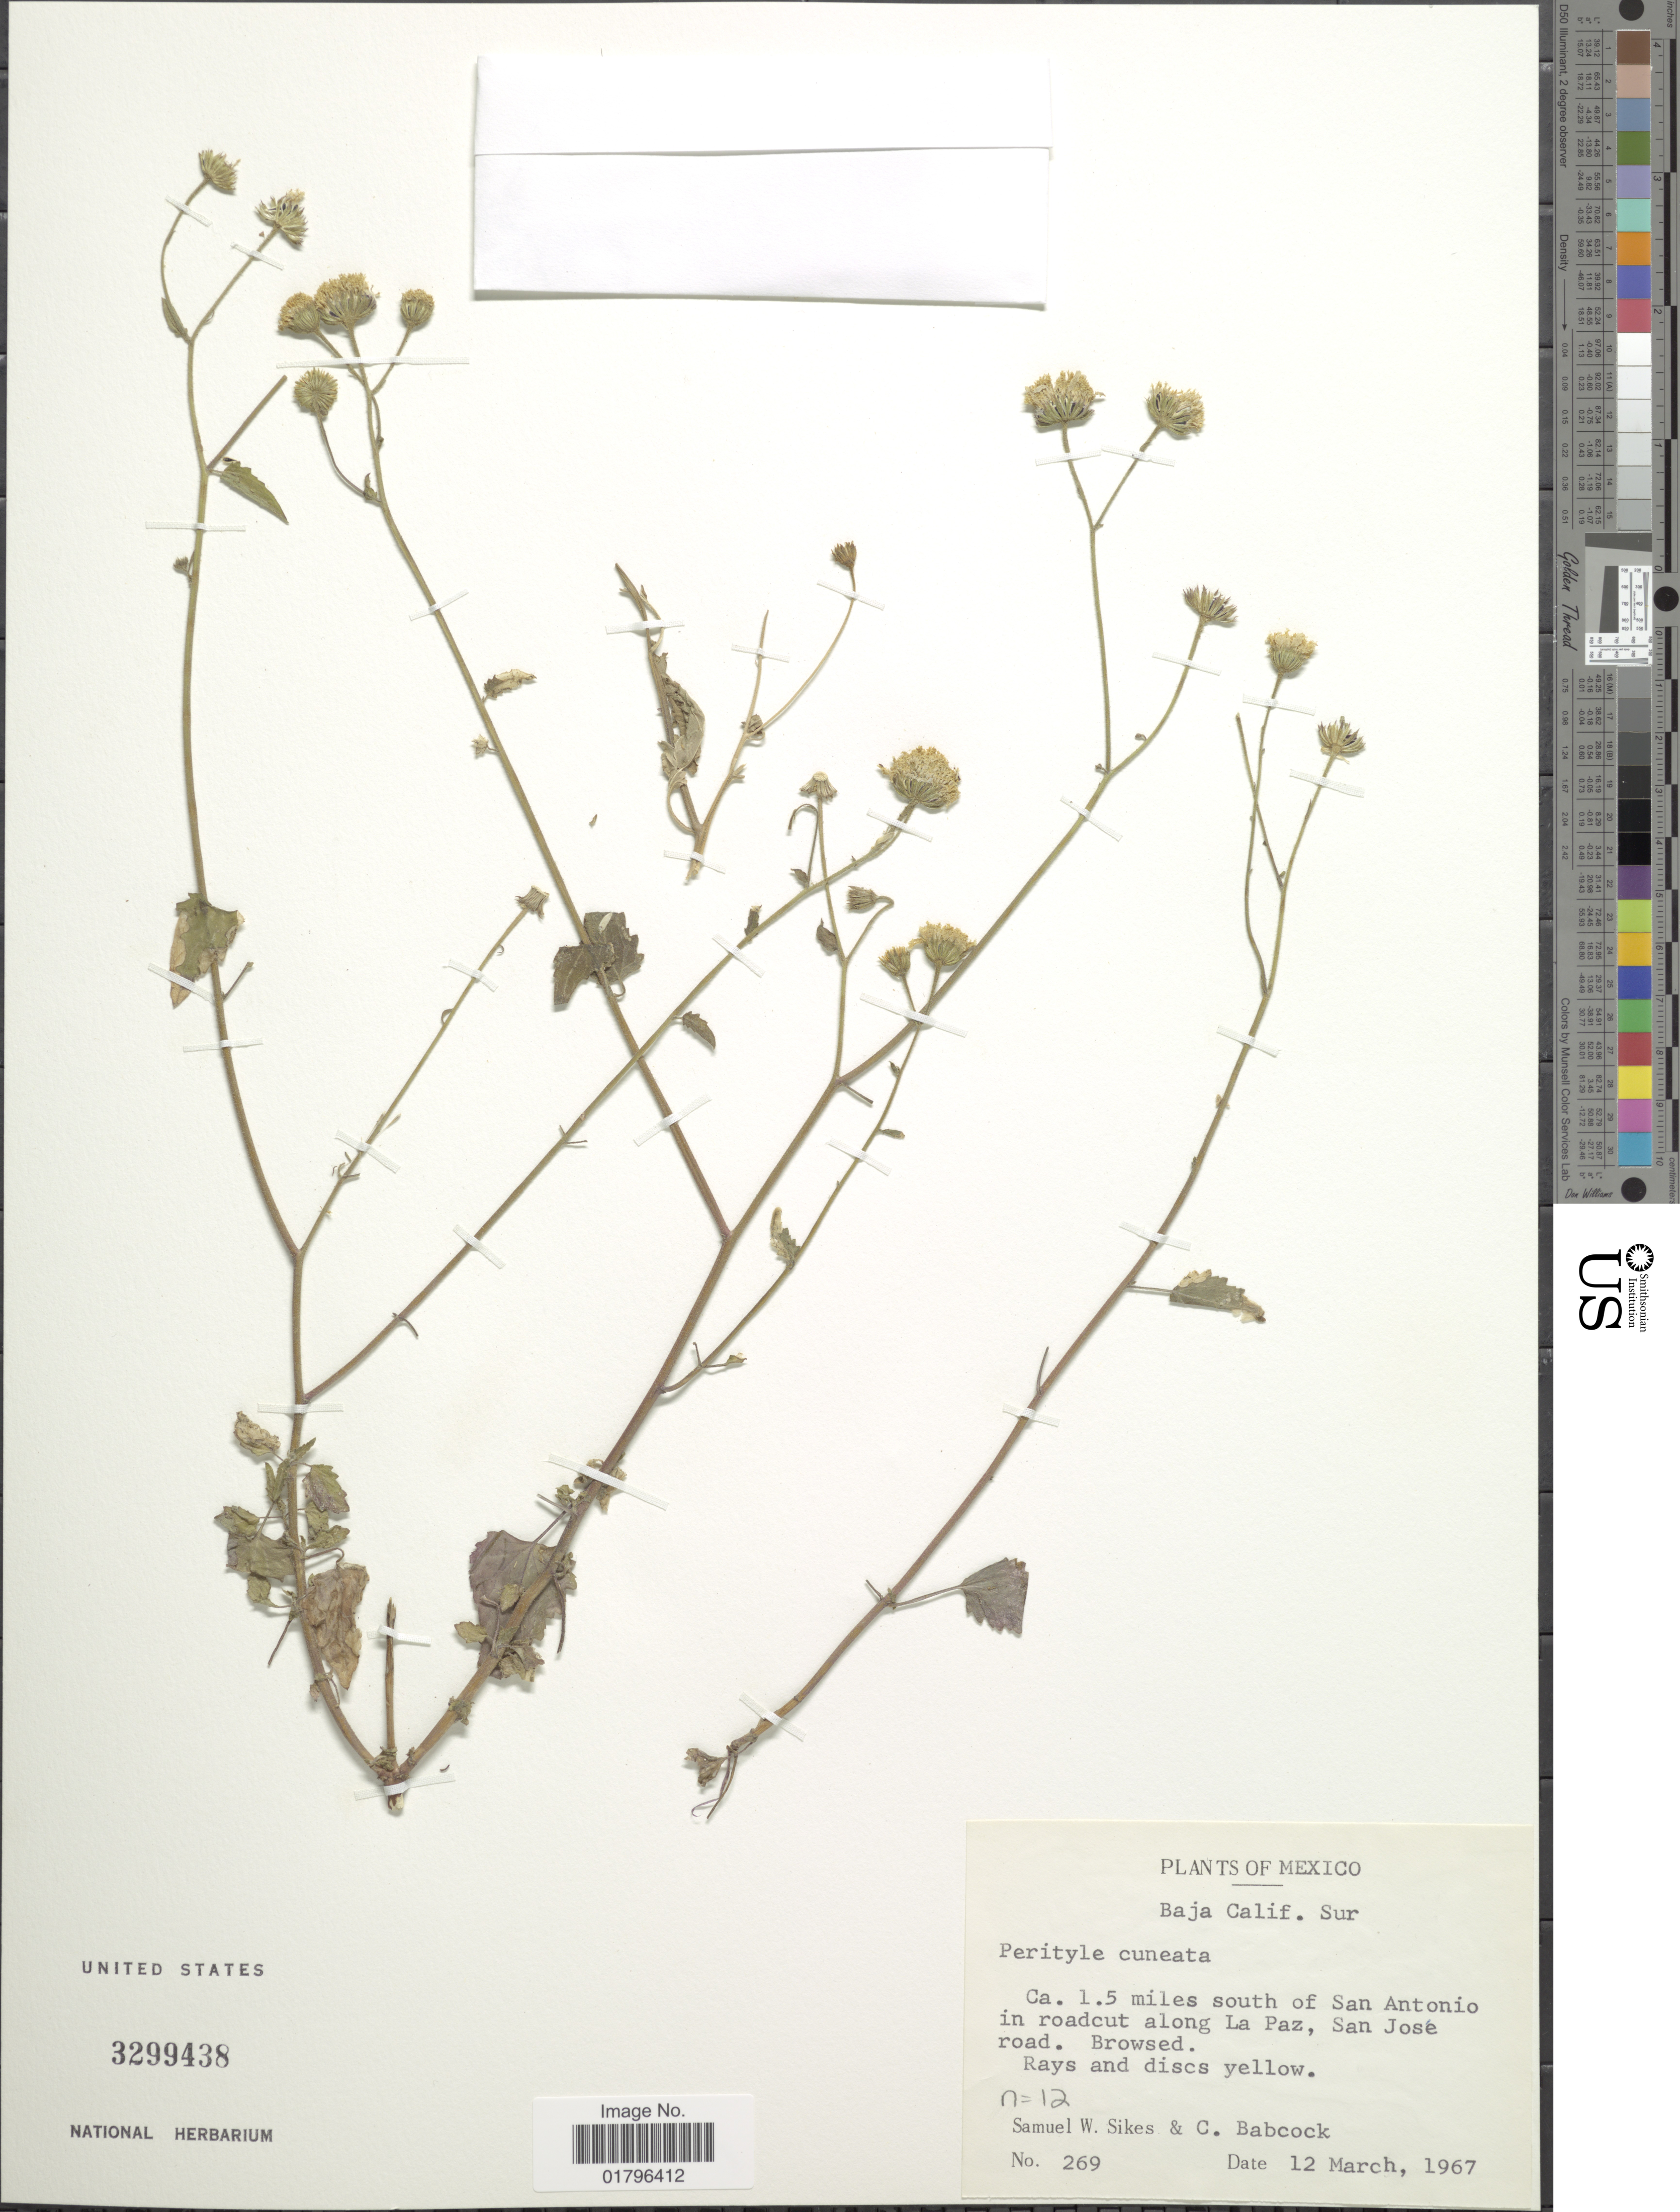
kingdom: Plantae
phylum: Tracheophyta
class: Magnoliopsida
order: Asterales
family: Asteraceae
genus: Perityle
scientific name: Perityle cuneata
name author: Brandegee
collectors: S. Sikes & C. Babcock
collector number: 269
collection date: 1967-03-12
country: Mexico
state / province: Baja California Sur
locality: Baja Calif. Sur, ca 1.5 miles south of San Antonio in roadcut along La Paz, San Jose road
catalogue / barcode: US 3299438